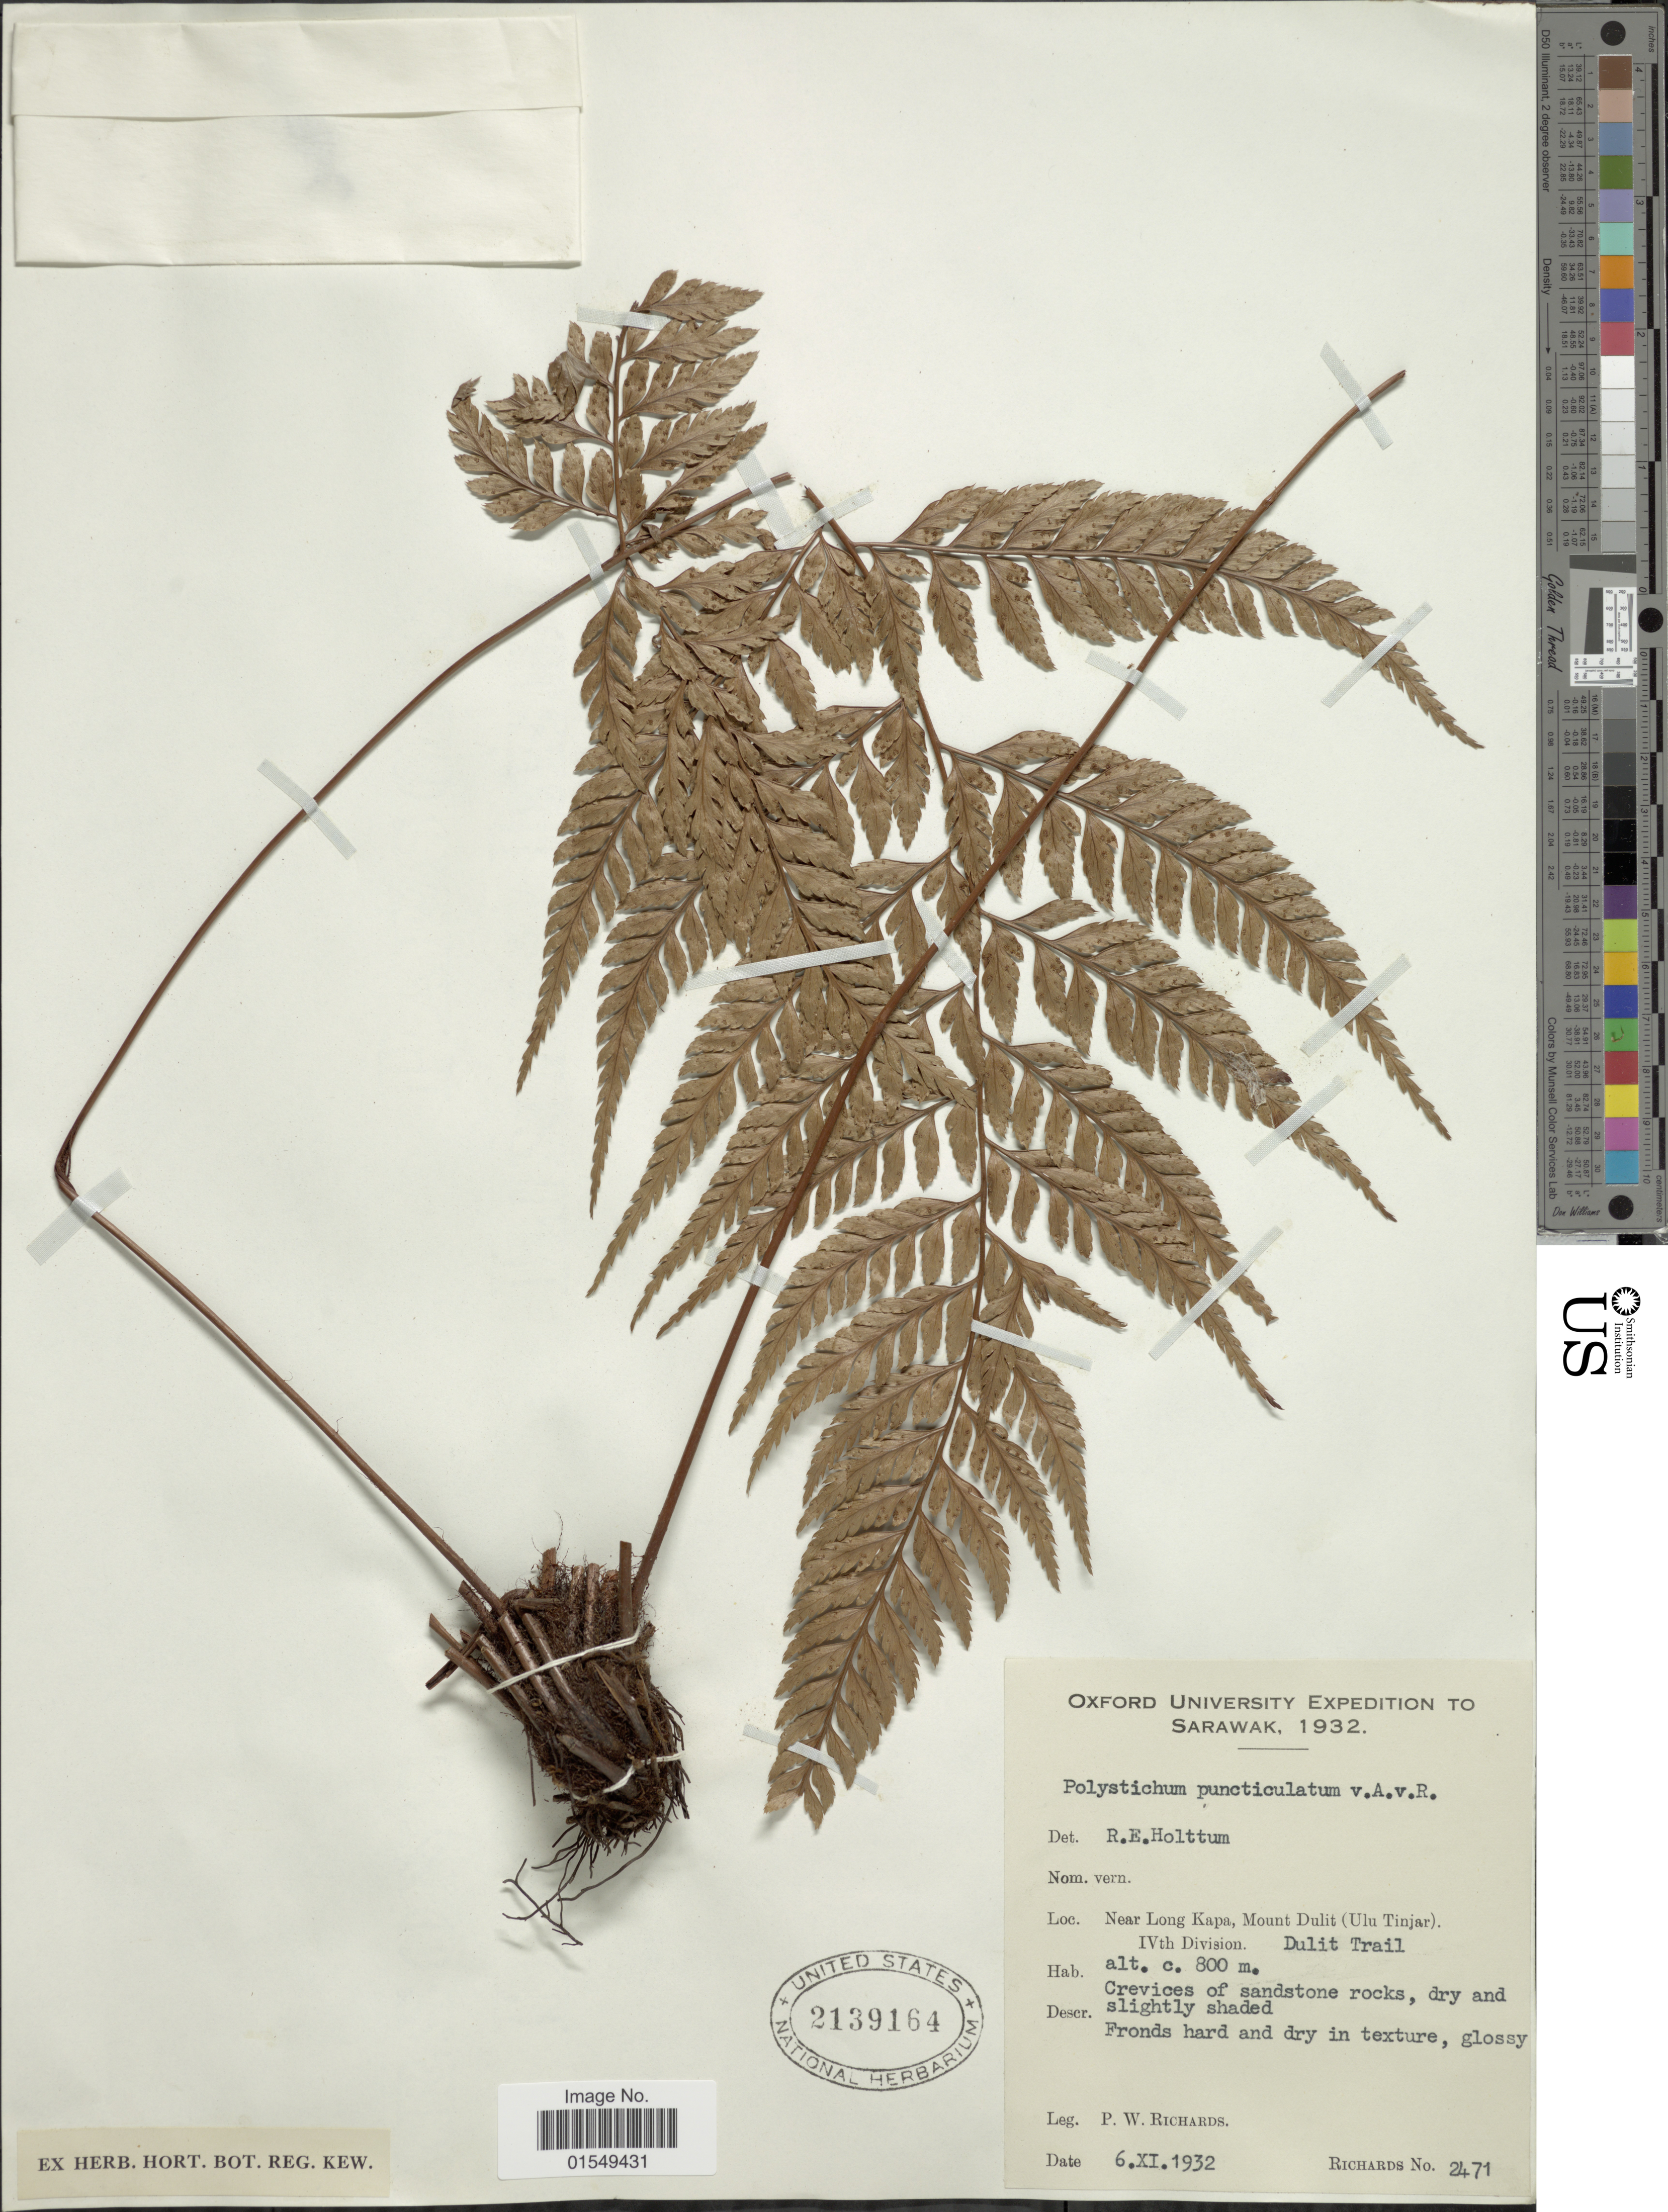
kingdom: Plantae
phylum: Tracheophyta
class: Polypodiopsida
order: Polypodiales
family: Dryopteridaceae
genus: Arachniodes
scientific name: Arachniodes puncticulata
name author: (Alderw.) Ching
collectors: P. Richards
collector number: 2471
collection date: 1932-11-06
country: Malaysia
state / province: Sarawak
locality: Near Long Kapa, Mount Dulit (Ulu Tinjar), 4th Division, Dulit trail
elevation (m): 800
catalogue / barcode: US 2139164